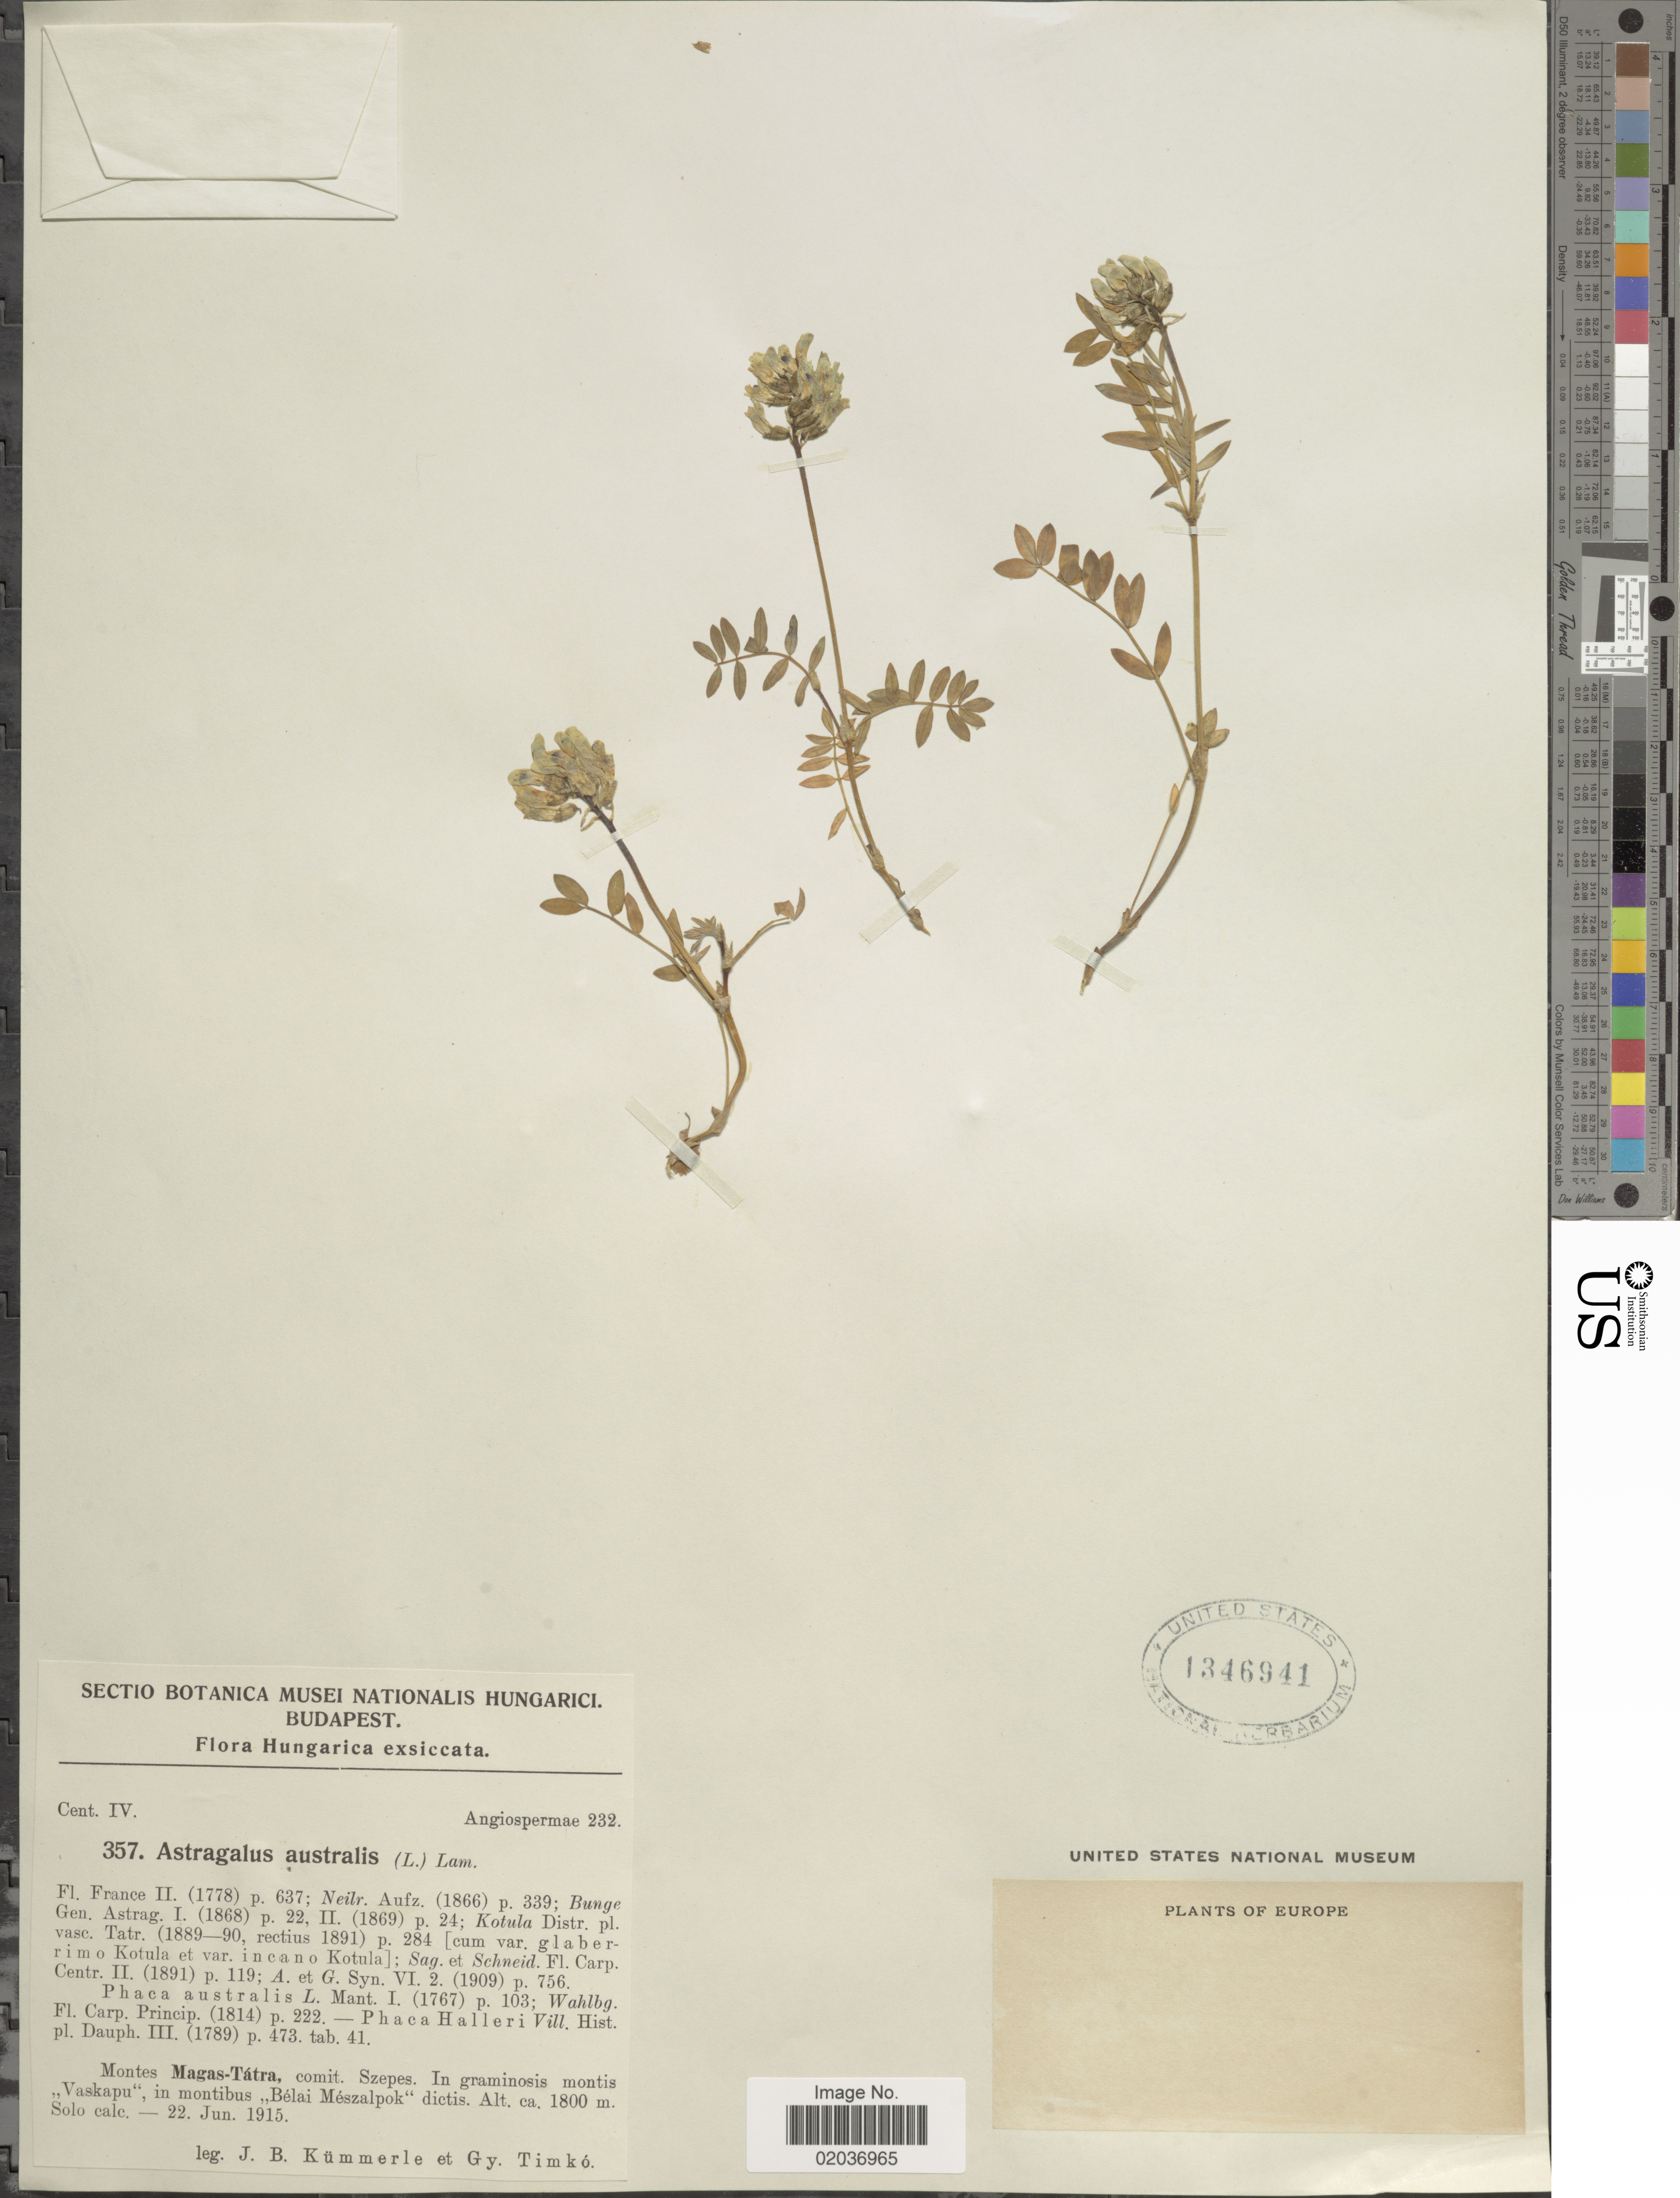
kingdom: Plantae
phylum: Tracheophyta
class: Magnoliopsida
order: Fabales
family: Fabaceae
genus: Astragalus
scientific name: Astragalus australis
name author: (L.) Lam.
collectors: J. Kummerle & G. Timko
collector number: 357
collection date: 1915-06-22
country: Hungary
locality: Montes Magas-Tátra, comit. Szepes. montis Vaskapu, in montibus Bélai Mészalpok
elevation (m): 1800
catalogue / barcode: US 1346941